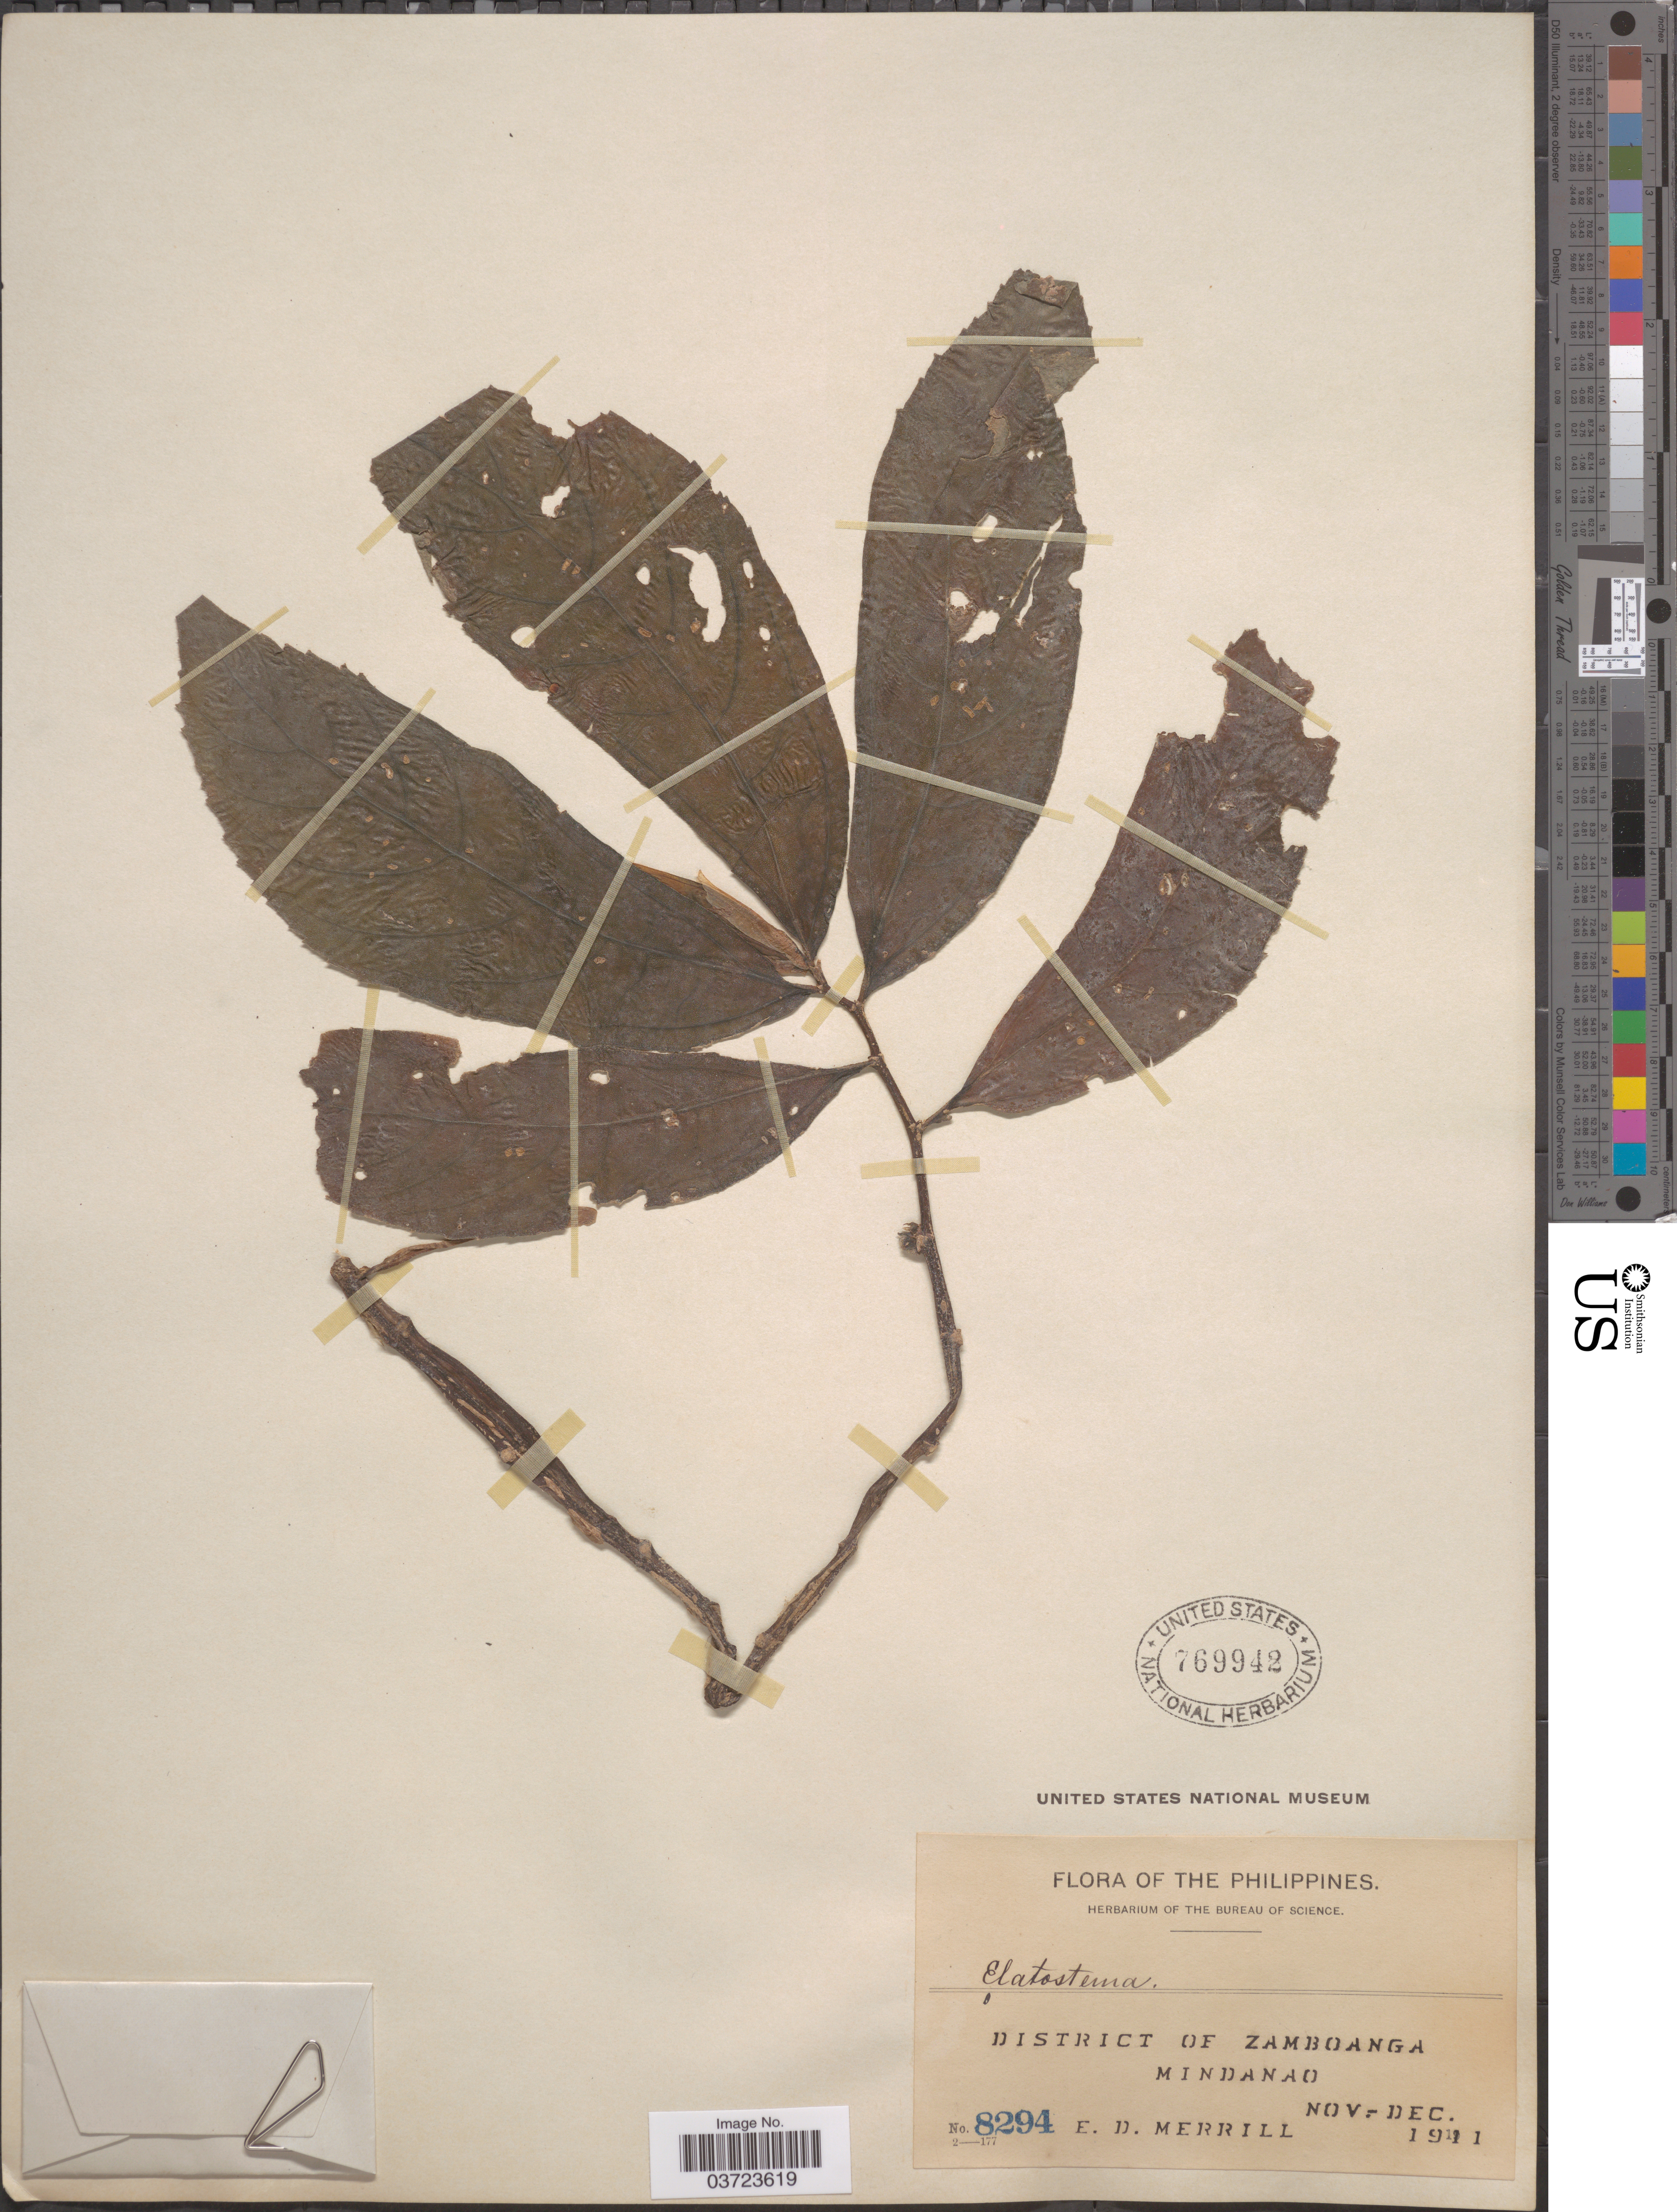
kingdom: Plantae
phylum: Tracheophyta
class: Magnoliopsida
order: Rosales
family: Urticaceae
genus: Elatostema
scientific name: Elatostema sp.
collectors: E. D. Merrill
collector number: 8294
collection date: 1911-11/1911-12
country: Philippines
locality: District of Zamboanga. Mindanao.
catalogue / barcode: US 769942